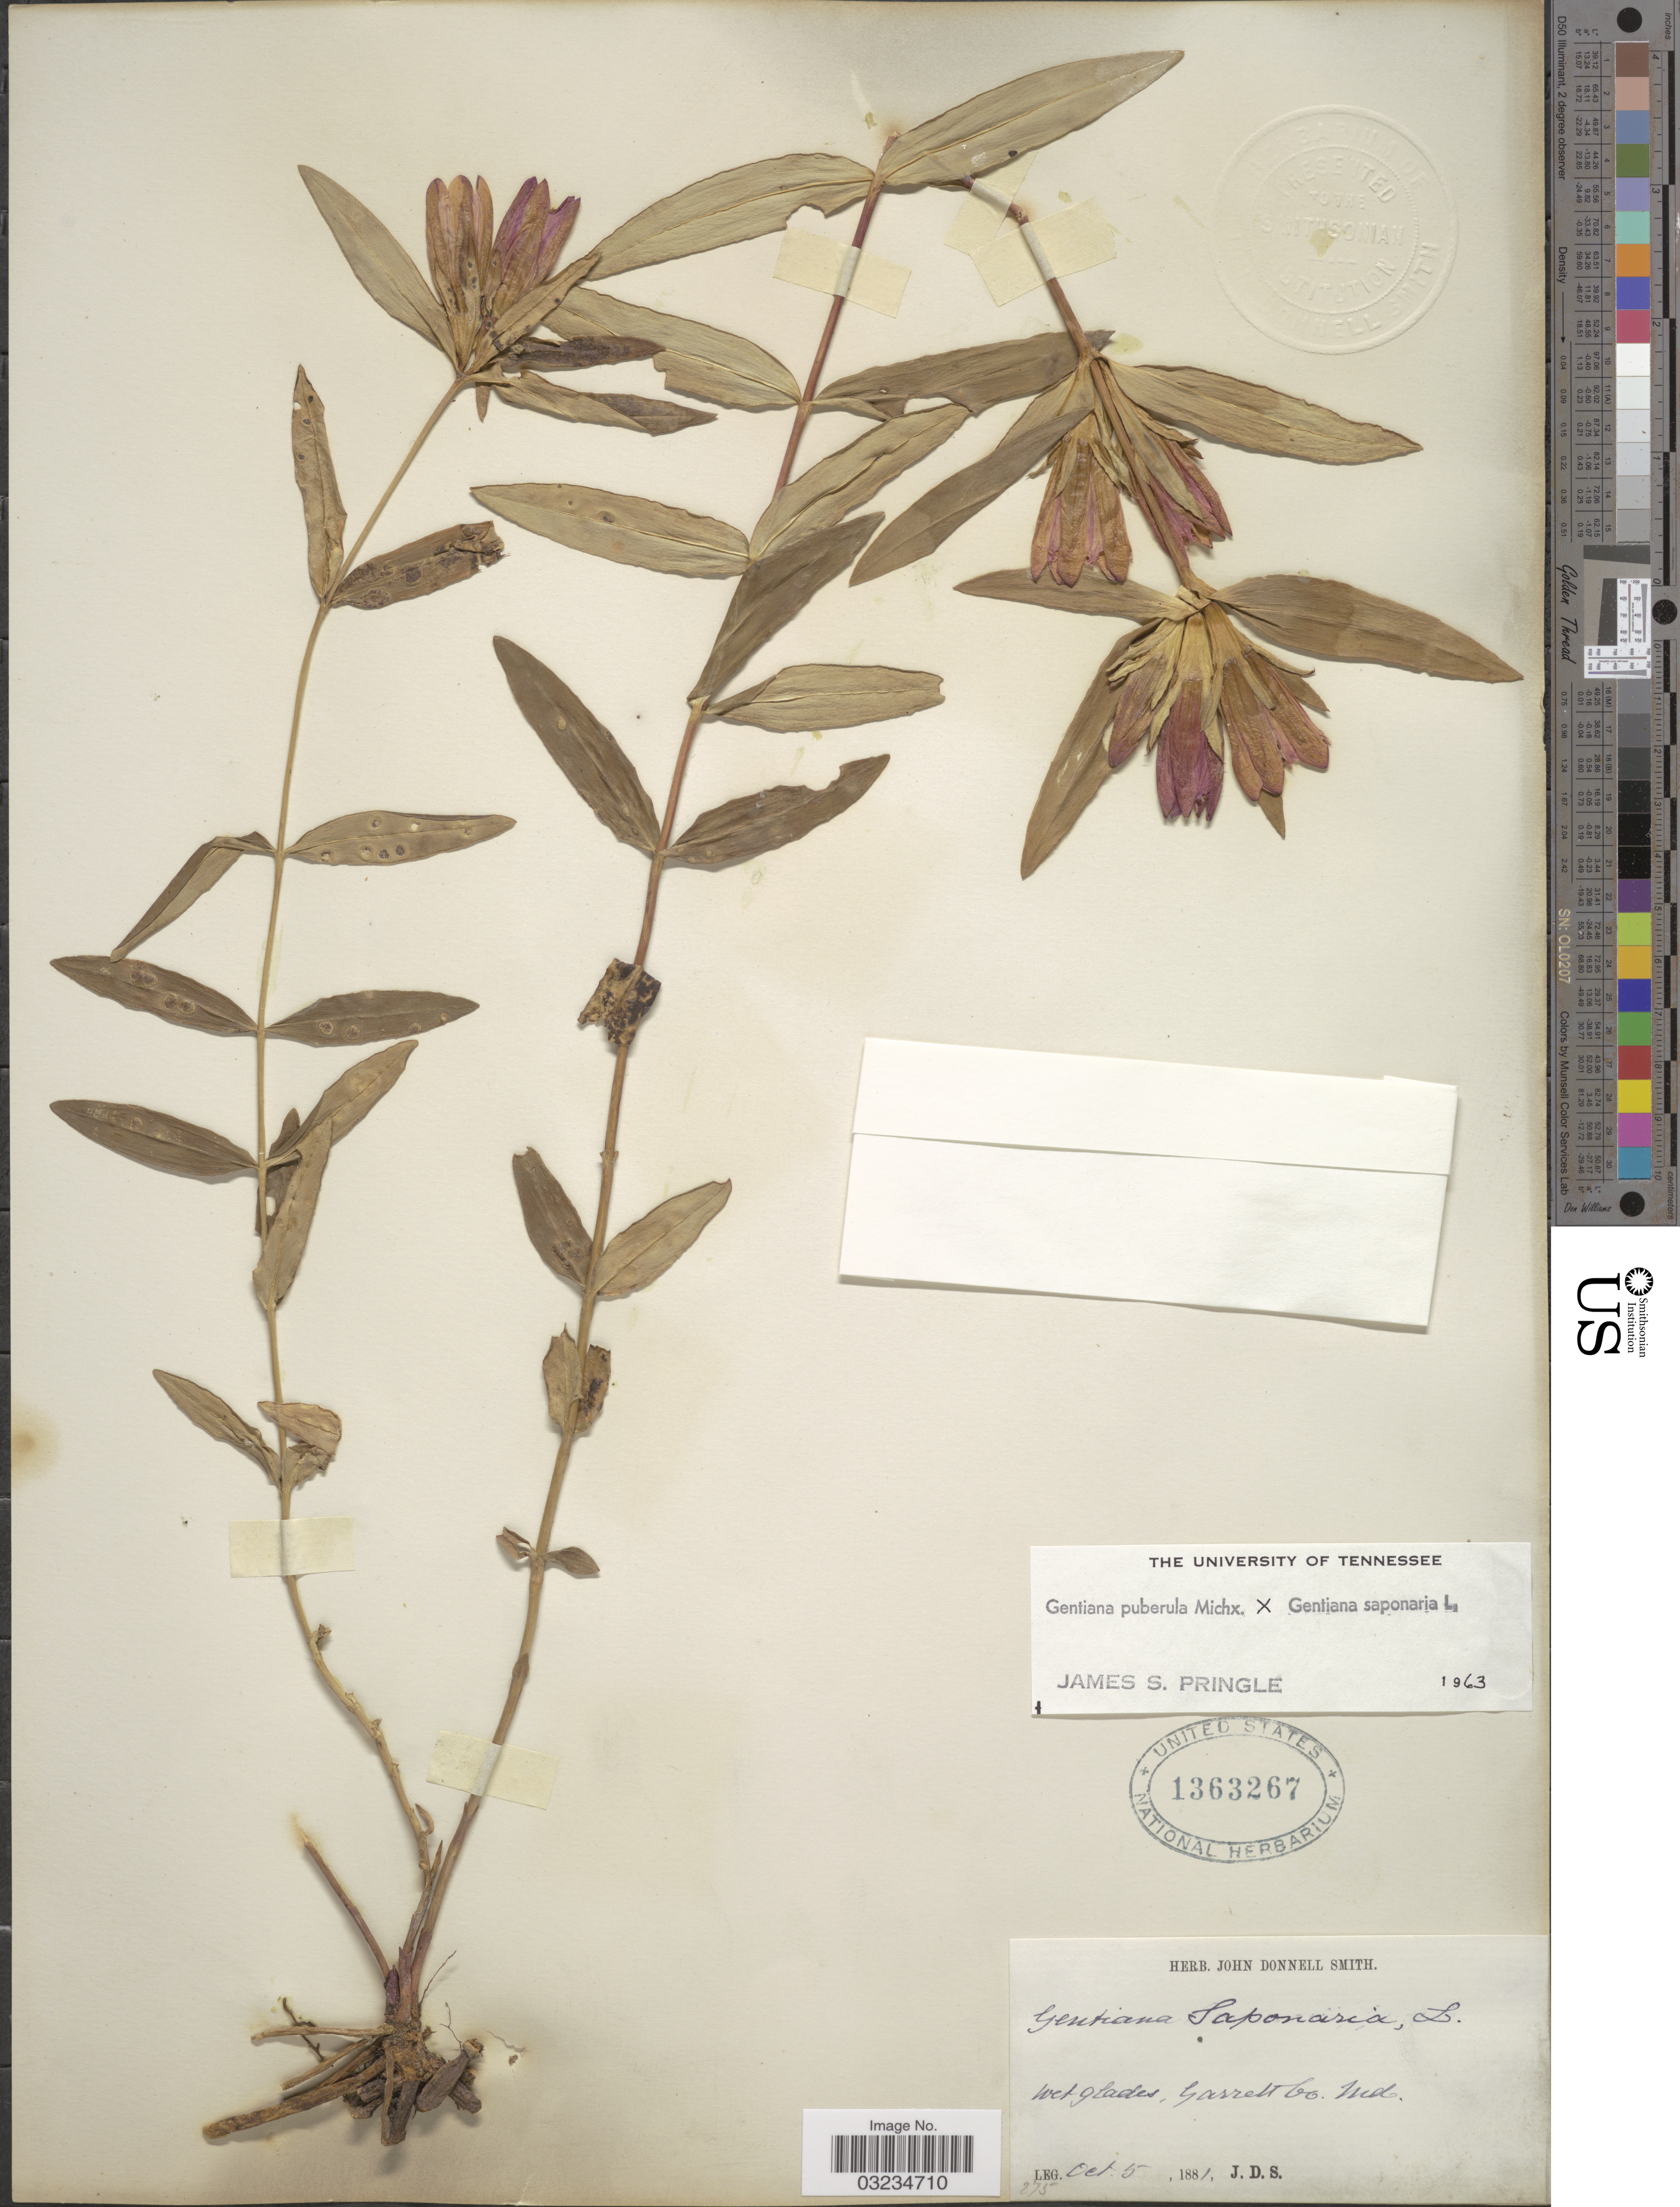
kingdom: Plantae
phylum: Tracheophyta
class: Magnoliopsida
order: Gentianales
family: Gentianaceae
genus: Gentiana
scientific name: Gentiana puberula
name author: Michx.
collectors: J. Donnell Smith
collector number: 275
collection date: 1881-10-05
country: United States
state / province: Maryland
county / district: Garrett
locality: Wet glades, Garrett Co.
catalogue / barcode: US 1363267